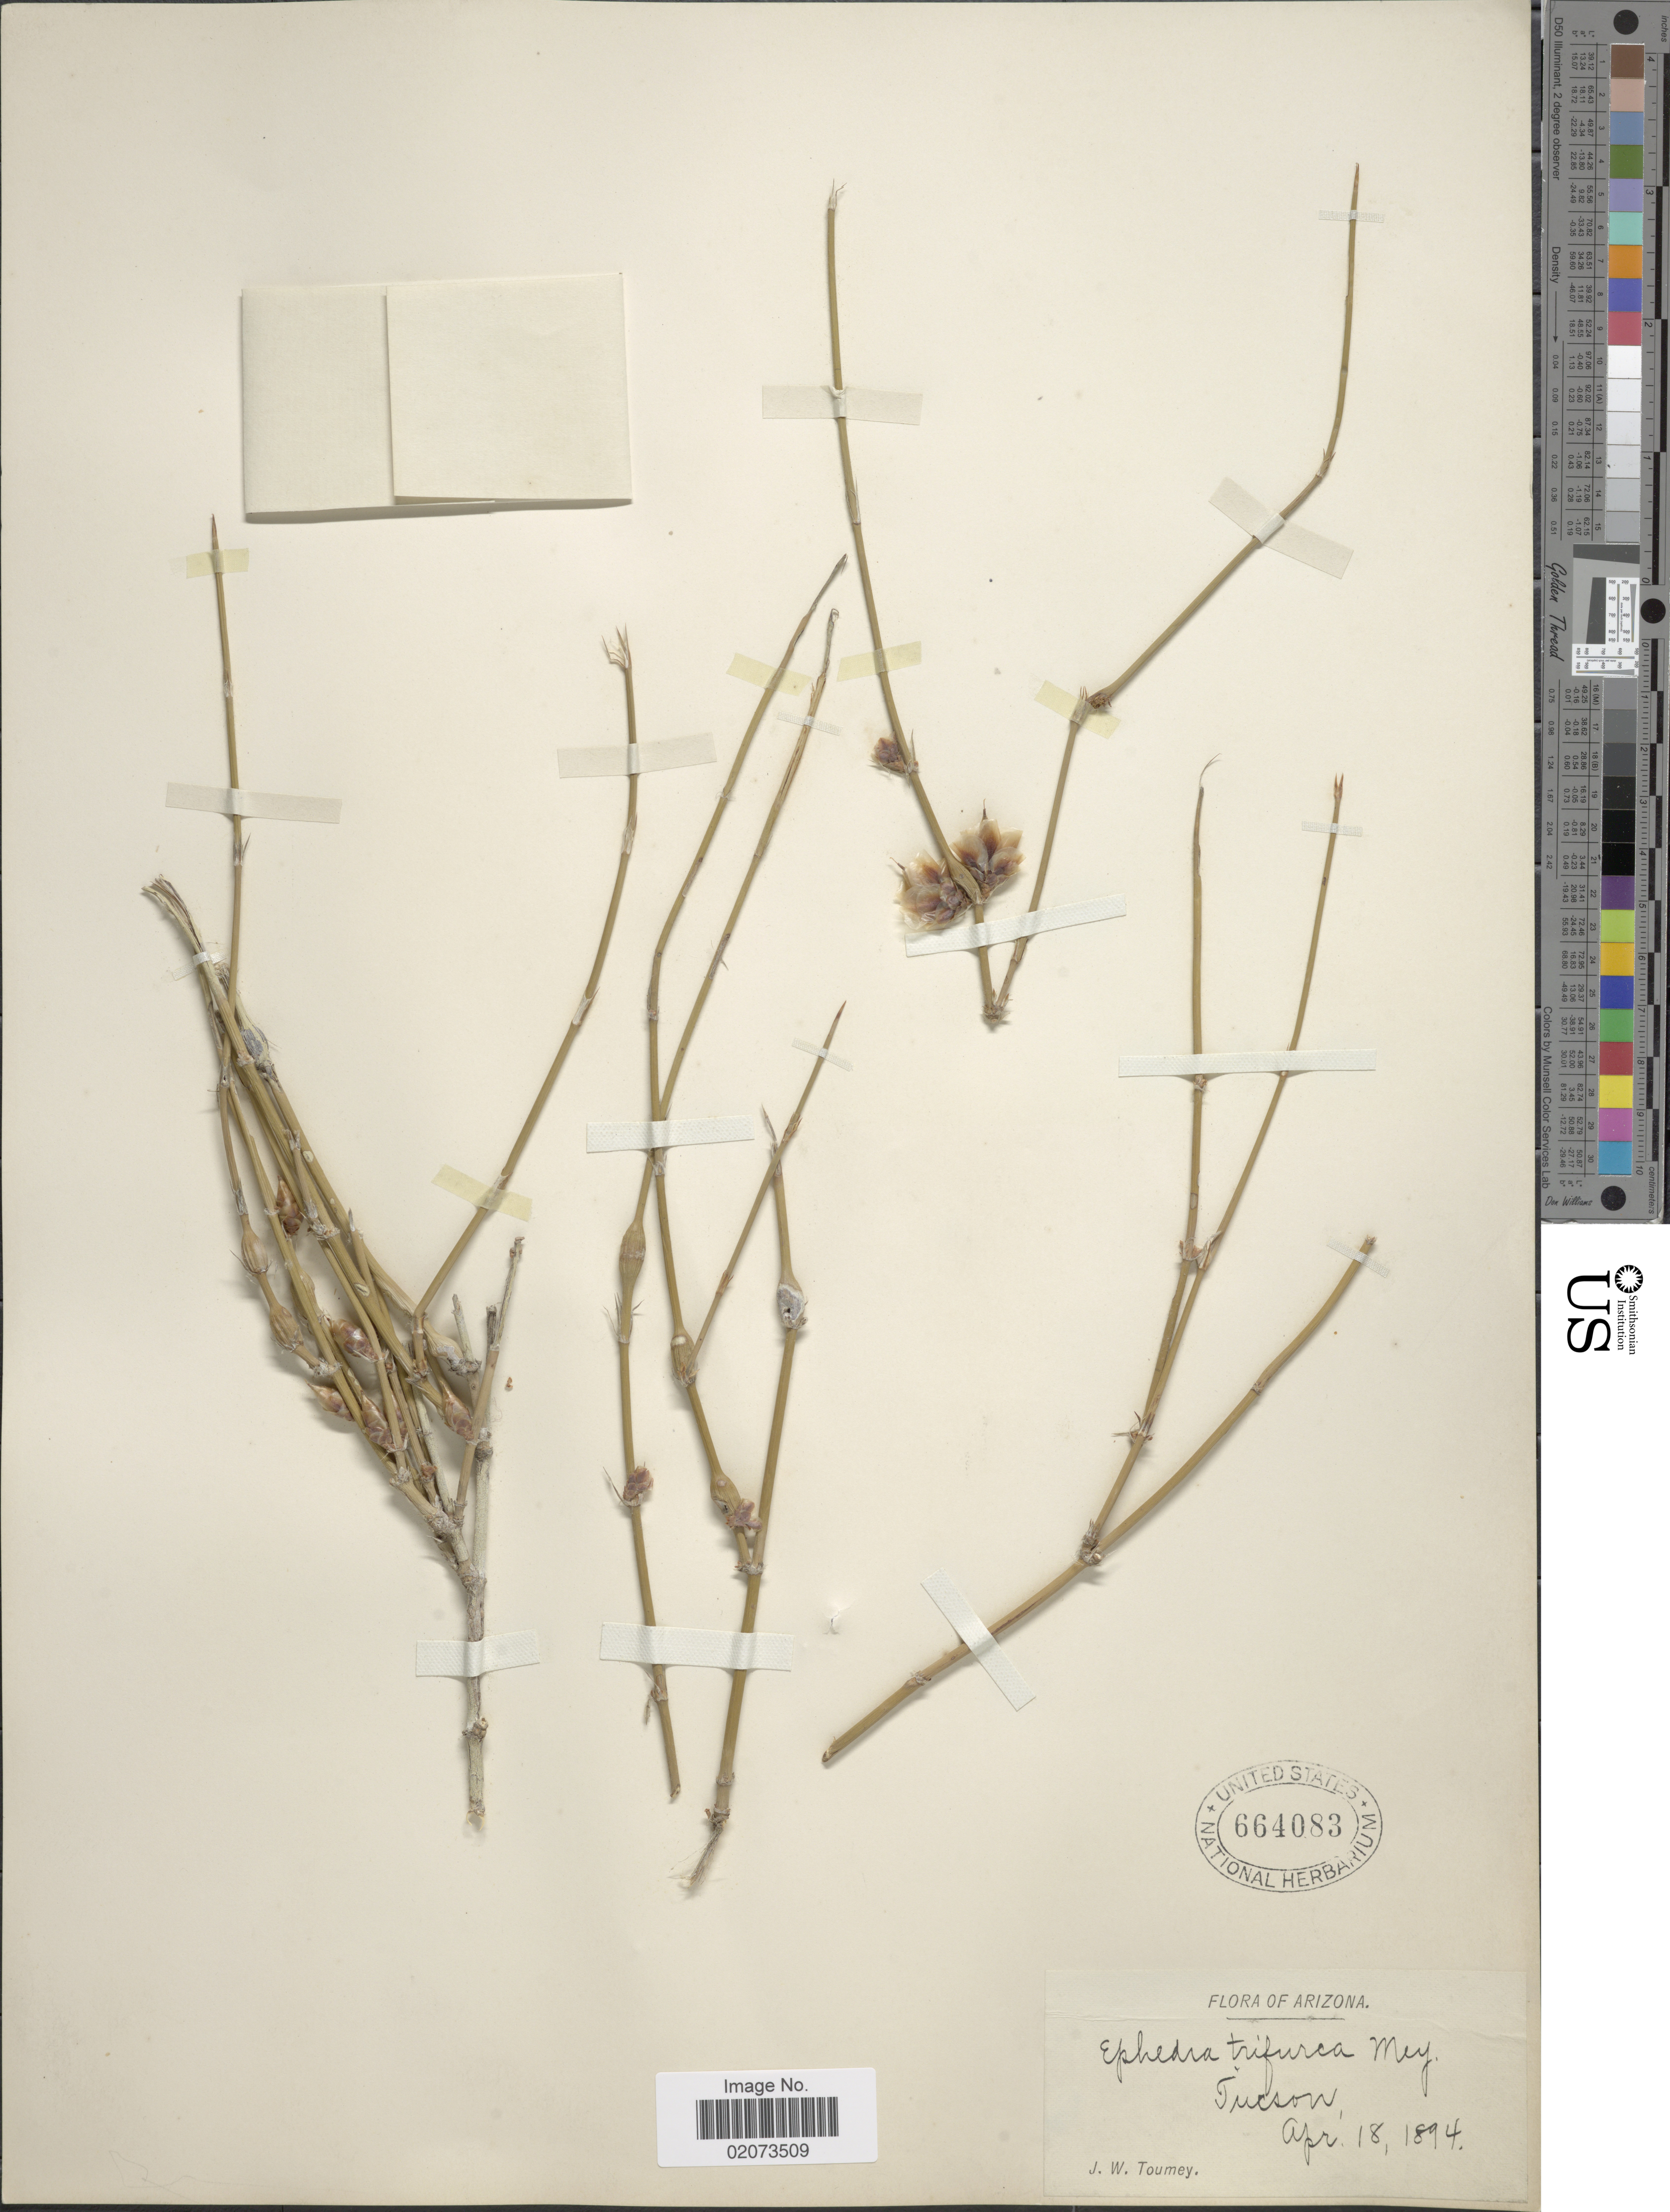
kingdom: Plantae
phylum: Tracheophyta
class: Gnetopsida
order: Ephedrales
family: Ephedraceae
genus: Ephedra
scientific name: Ephedra trifurca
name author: Torr. ex S. Watson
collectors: J. W. Toumey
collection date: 1894-04-18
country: United States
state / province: Arizona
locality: Tuczon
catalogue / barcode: US 664083